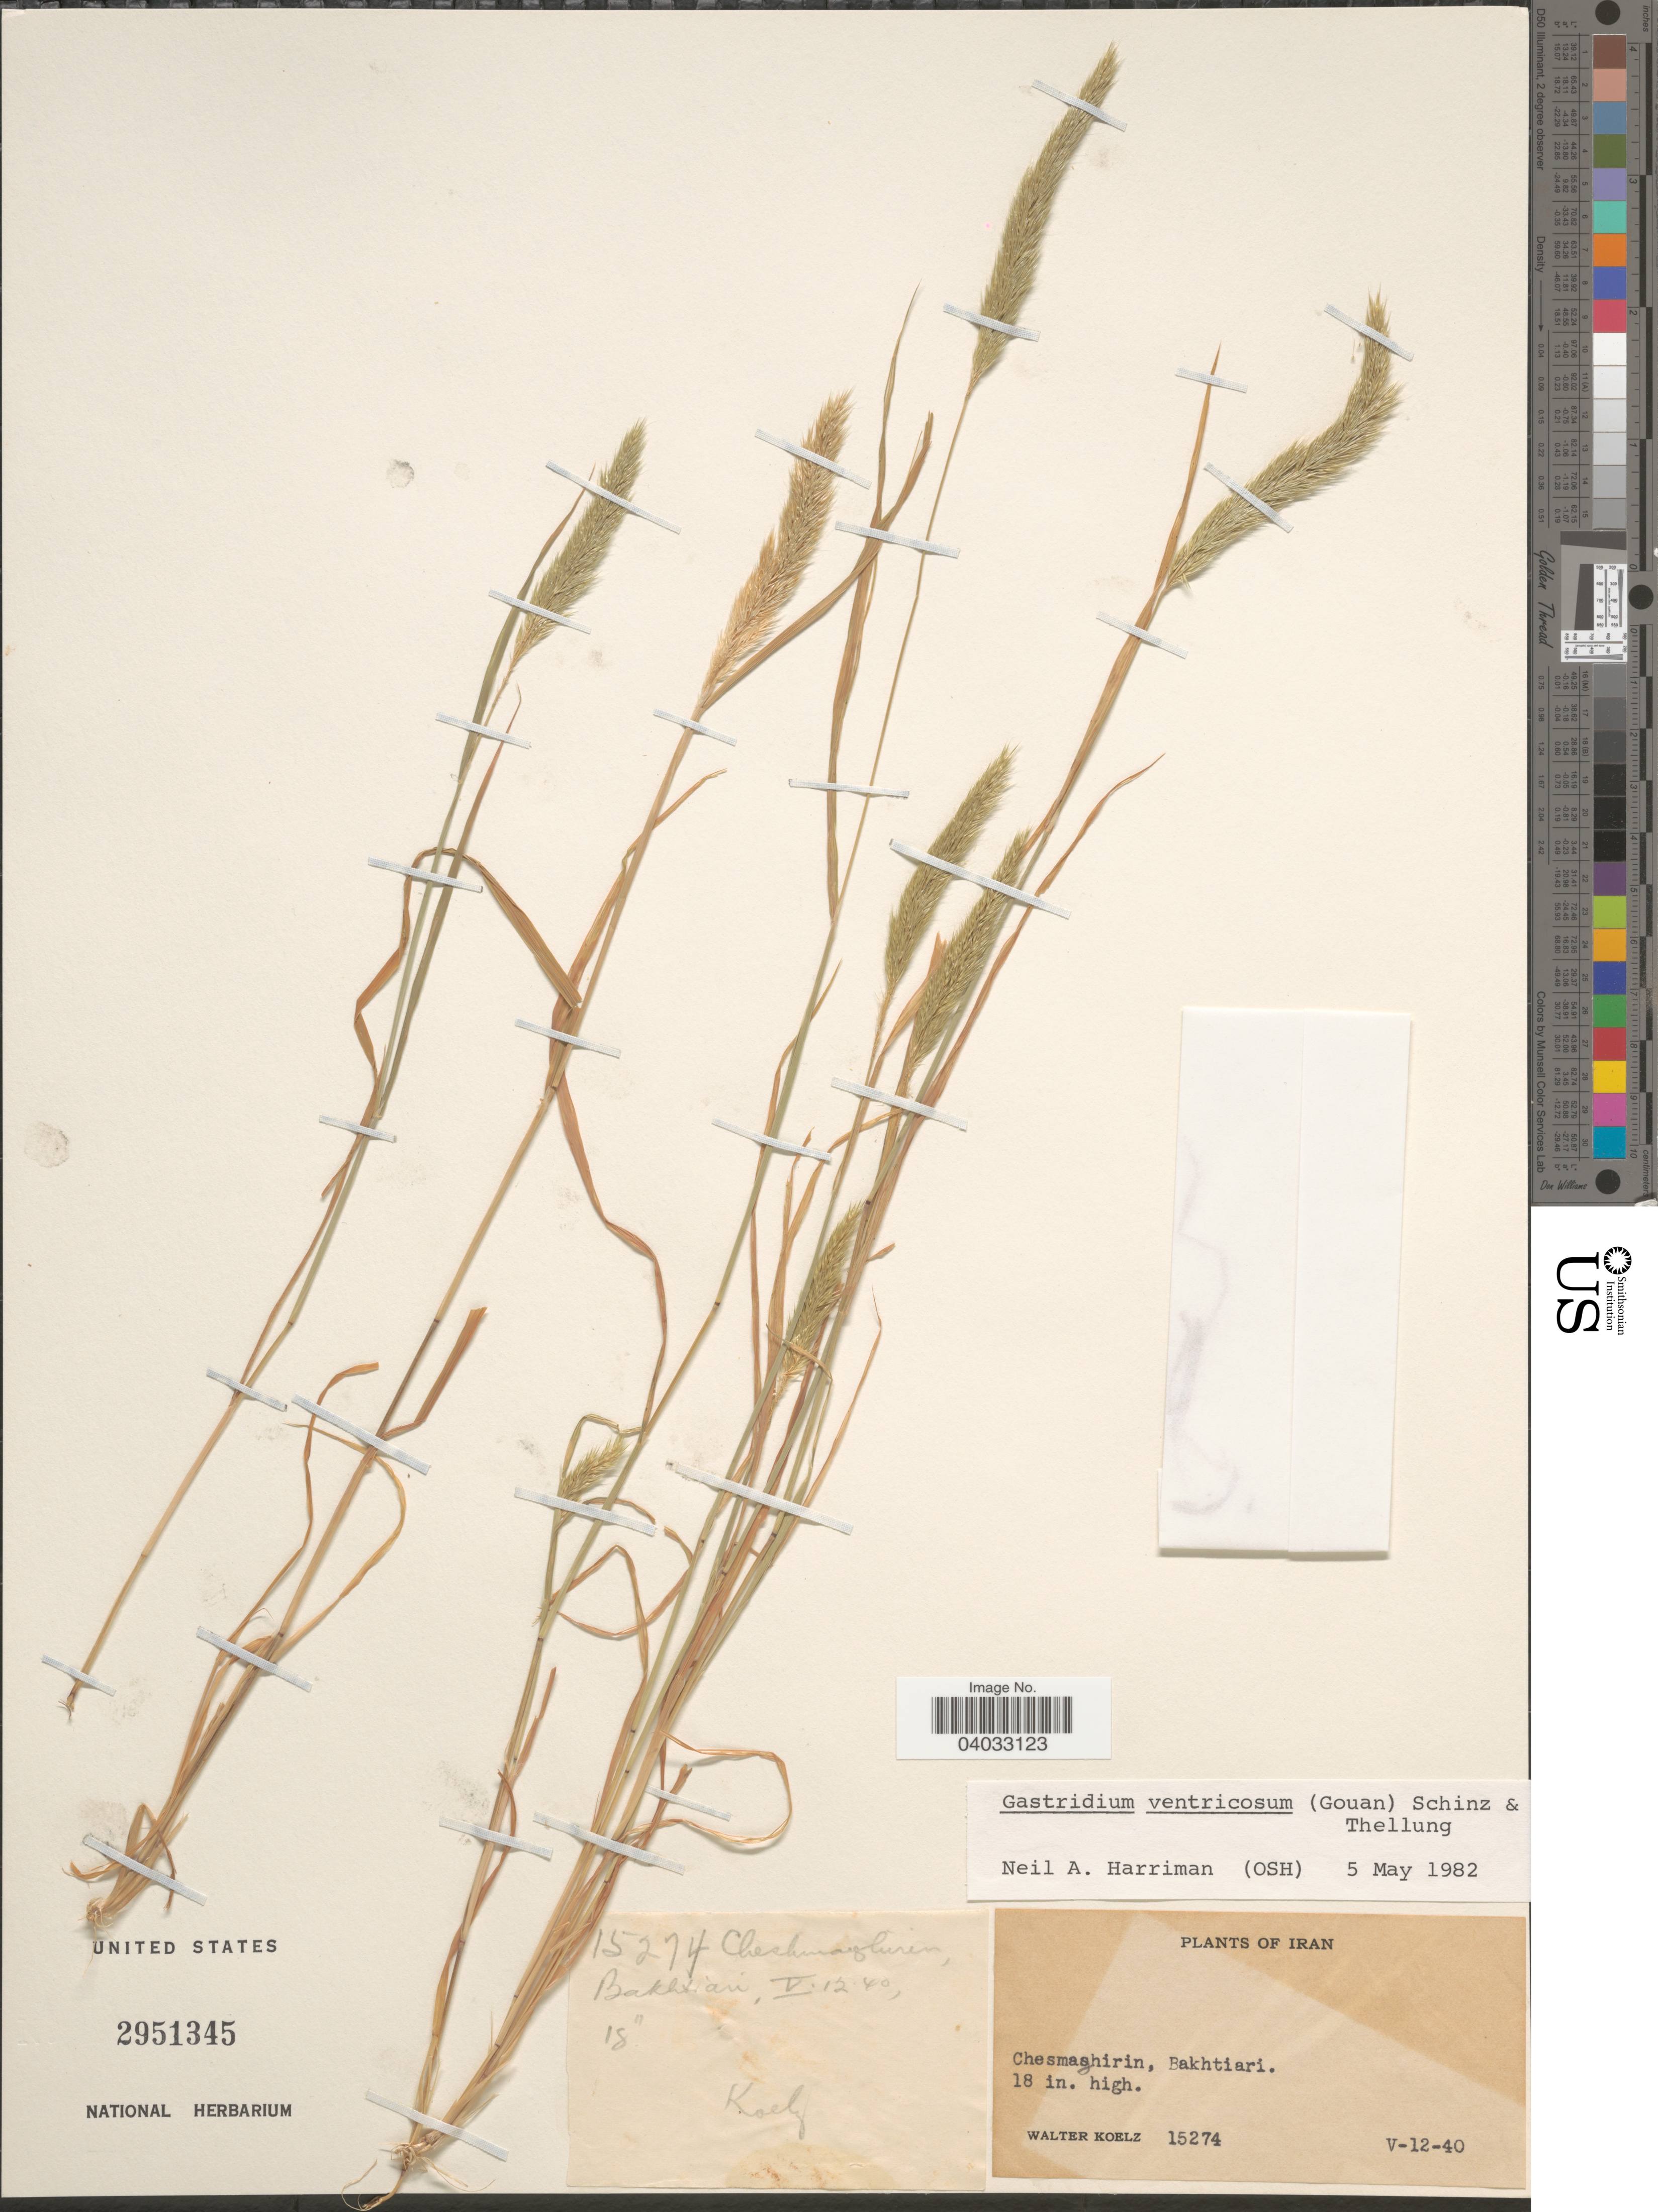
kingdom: Plantae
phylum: Tracheophyta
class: Liliopsida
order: Poales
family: Poaceae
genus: Gastridium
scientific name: Gastridium ventricosum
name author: (Gouan) Schinz & Thell.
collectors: W. N. Koelz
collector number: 15274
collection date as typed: Transcribed d/m/y: 12/5/40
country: Iran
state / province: Chahar Mahaal and Bakhtiari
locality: Chesmagshirin, Bakhtiari.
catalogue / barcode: US 2951345